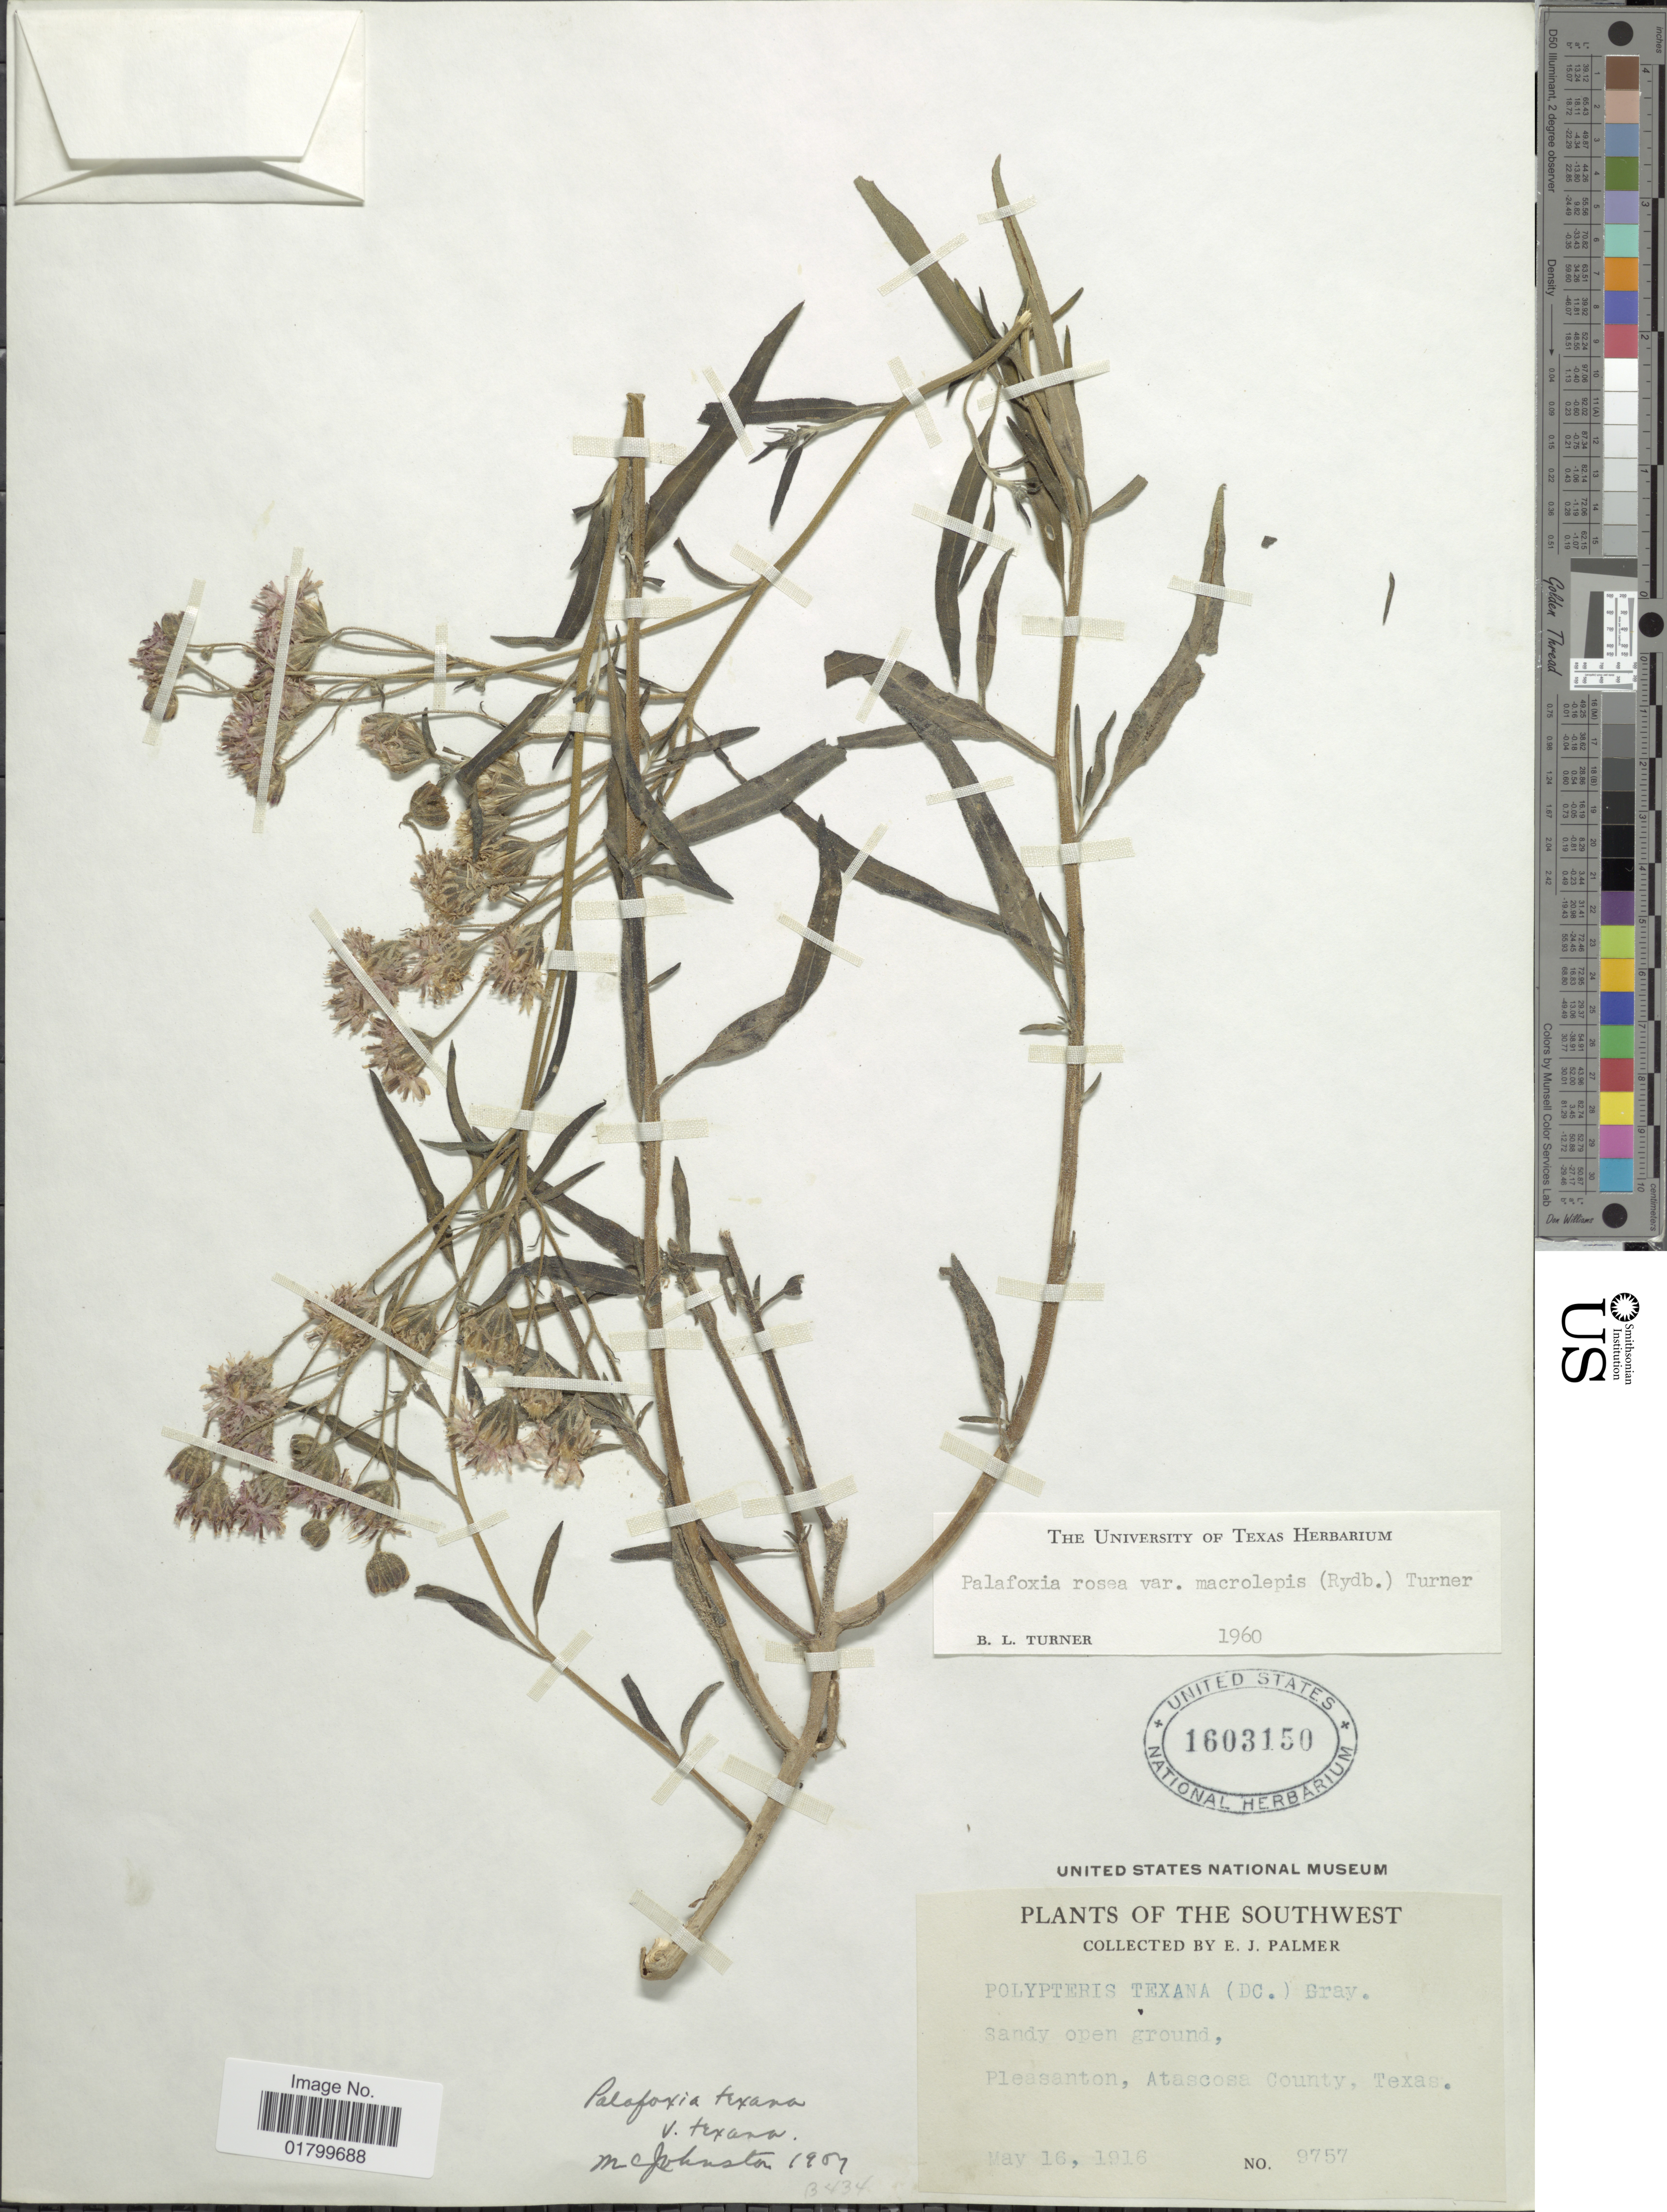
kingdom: Plantae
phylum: Tracheophyta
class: Magnoliopsida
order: Asterales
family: Asteraceae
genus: Palafoxia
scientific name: Palafoxia rosea var. macrolepis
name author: (Rydb.) B.L. Turner & M.I. Morris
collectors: E. J. Palmer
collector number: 9757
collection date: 1915-05-16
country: United States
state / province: Texas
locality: The Southwest, Pleasanton, Atascosa County, Texas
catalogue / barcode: US 1603150